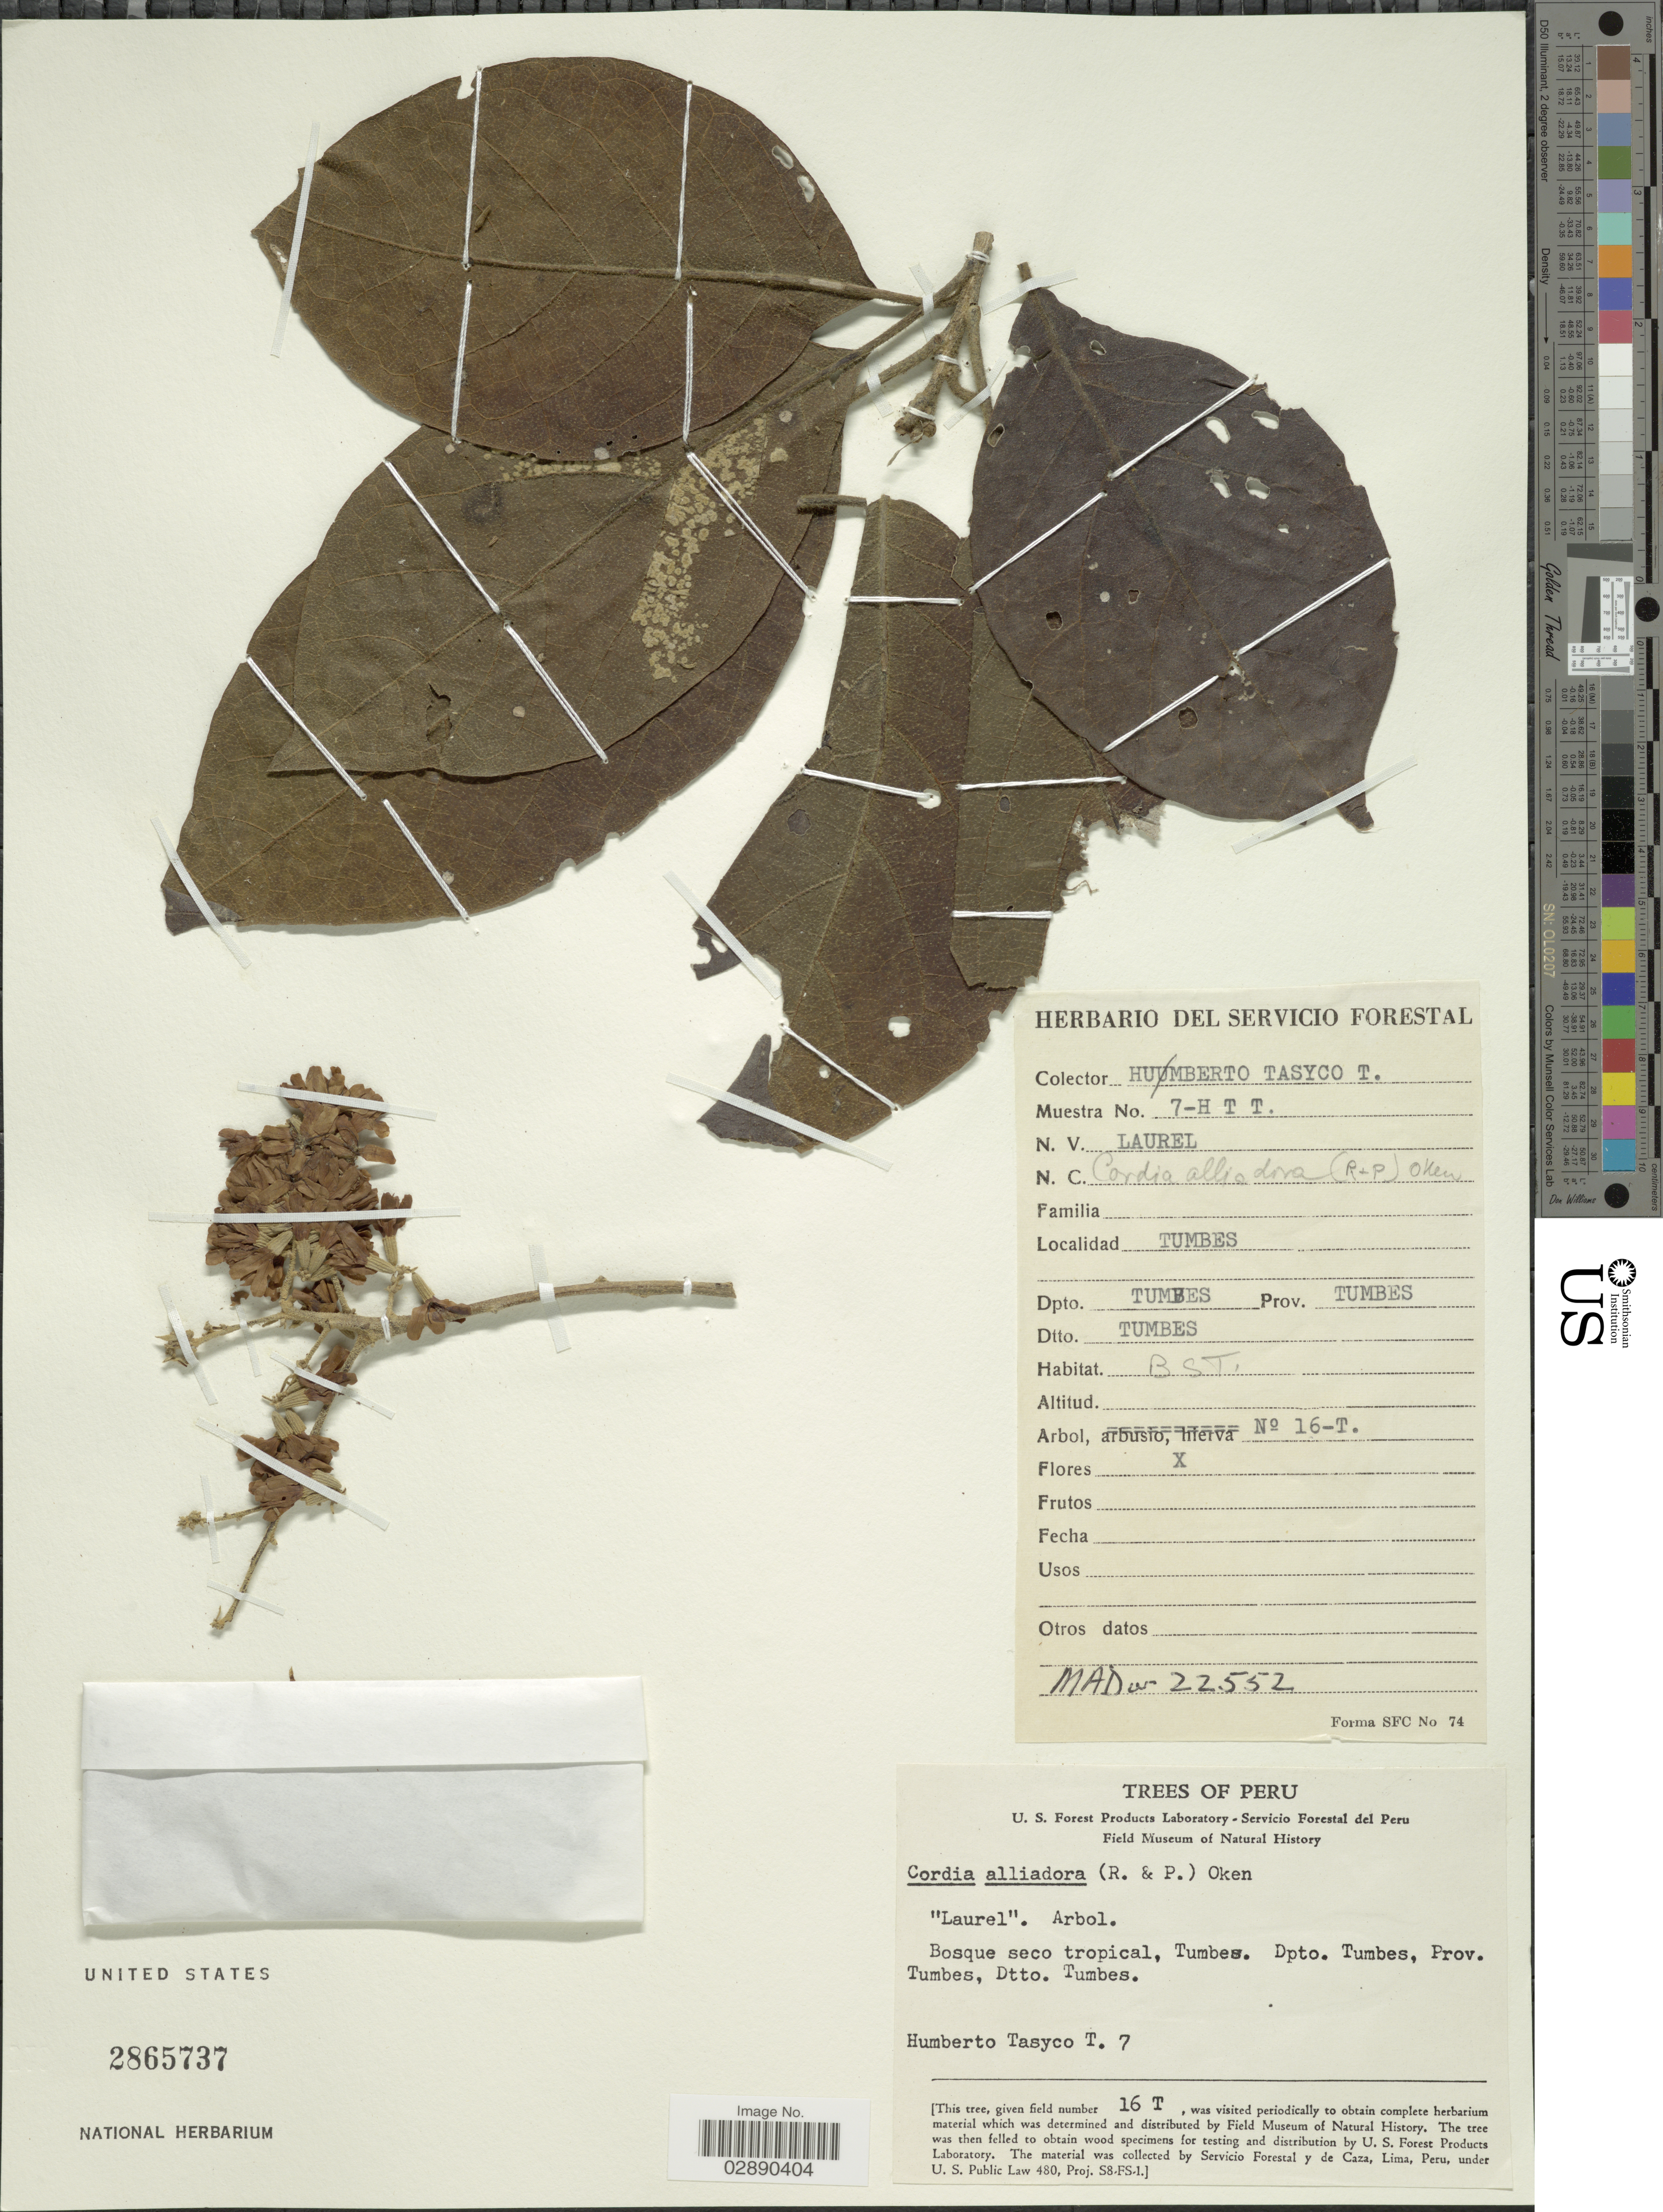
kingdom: Plantae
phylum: Tracheophyta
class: Magnoliopsida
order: Boraginales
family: Cordiaceae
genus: Cordia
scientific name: Cordia alliodora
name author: (Ruiz & Pav.) Oken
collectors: H. Tasyco T.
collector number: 7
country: Peru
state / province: Tumbes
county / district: Tumbes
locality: Tumbes, Dpto. Tumbes, Prov. Tumbes. Dtto. Tumbes.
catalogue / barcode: US 2865737